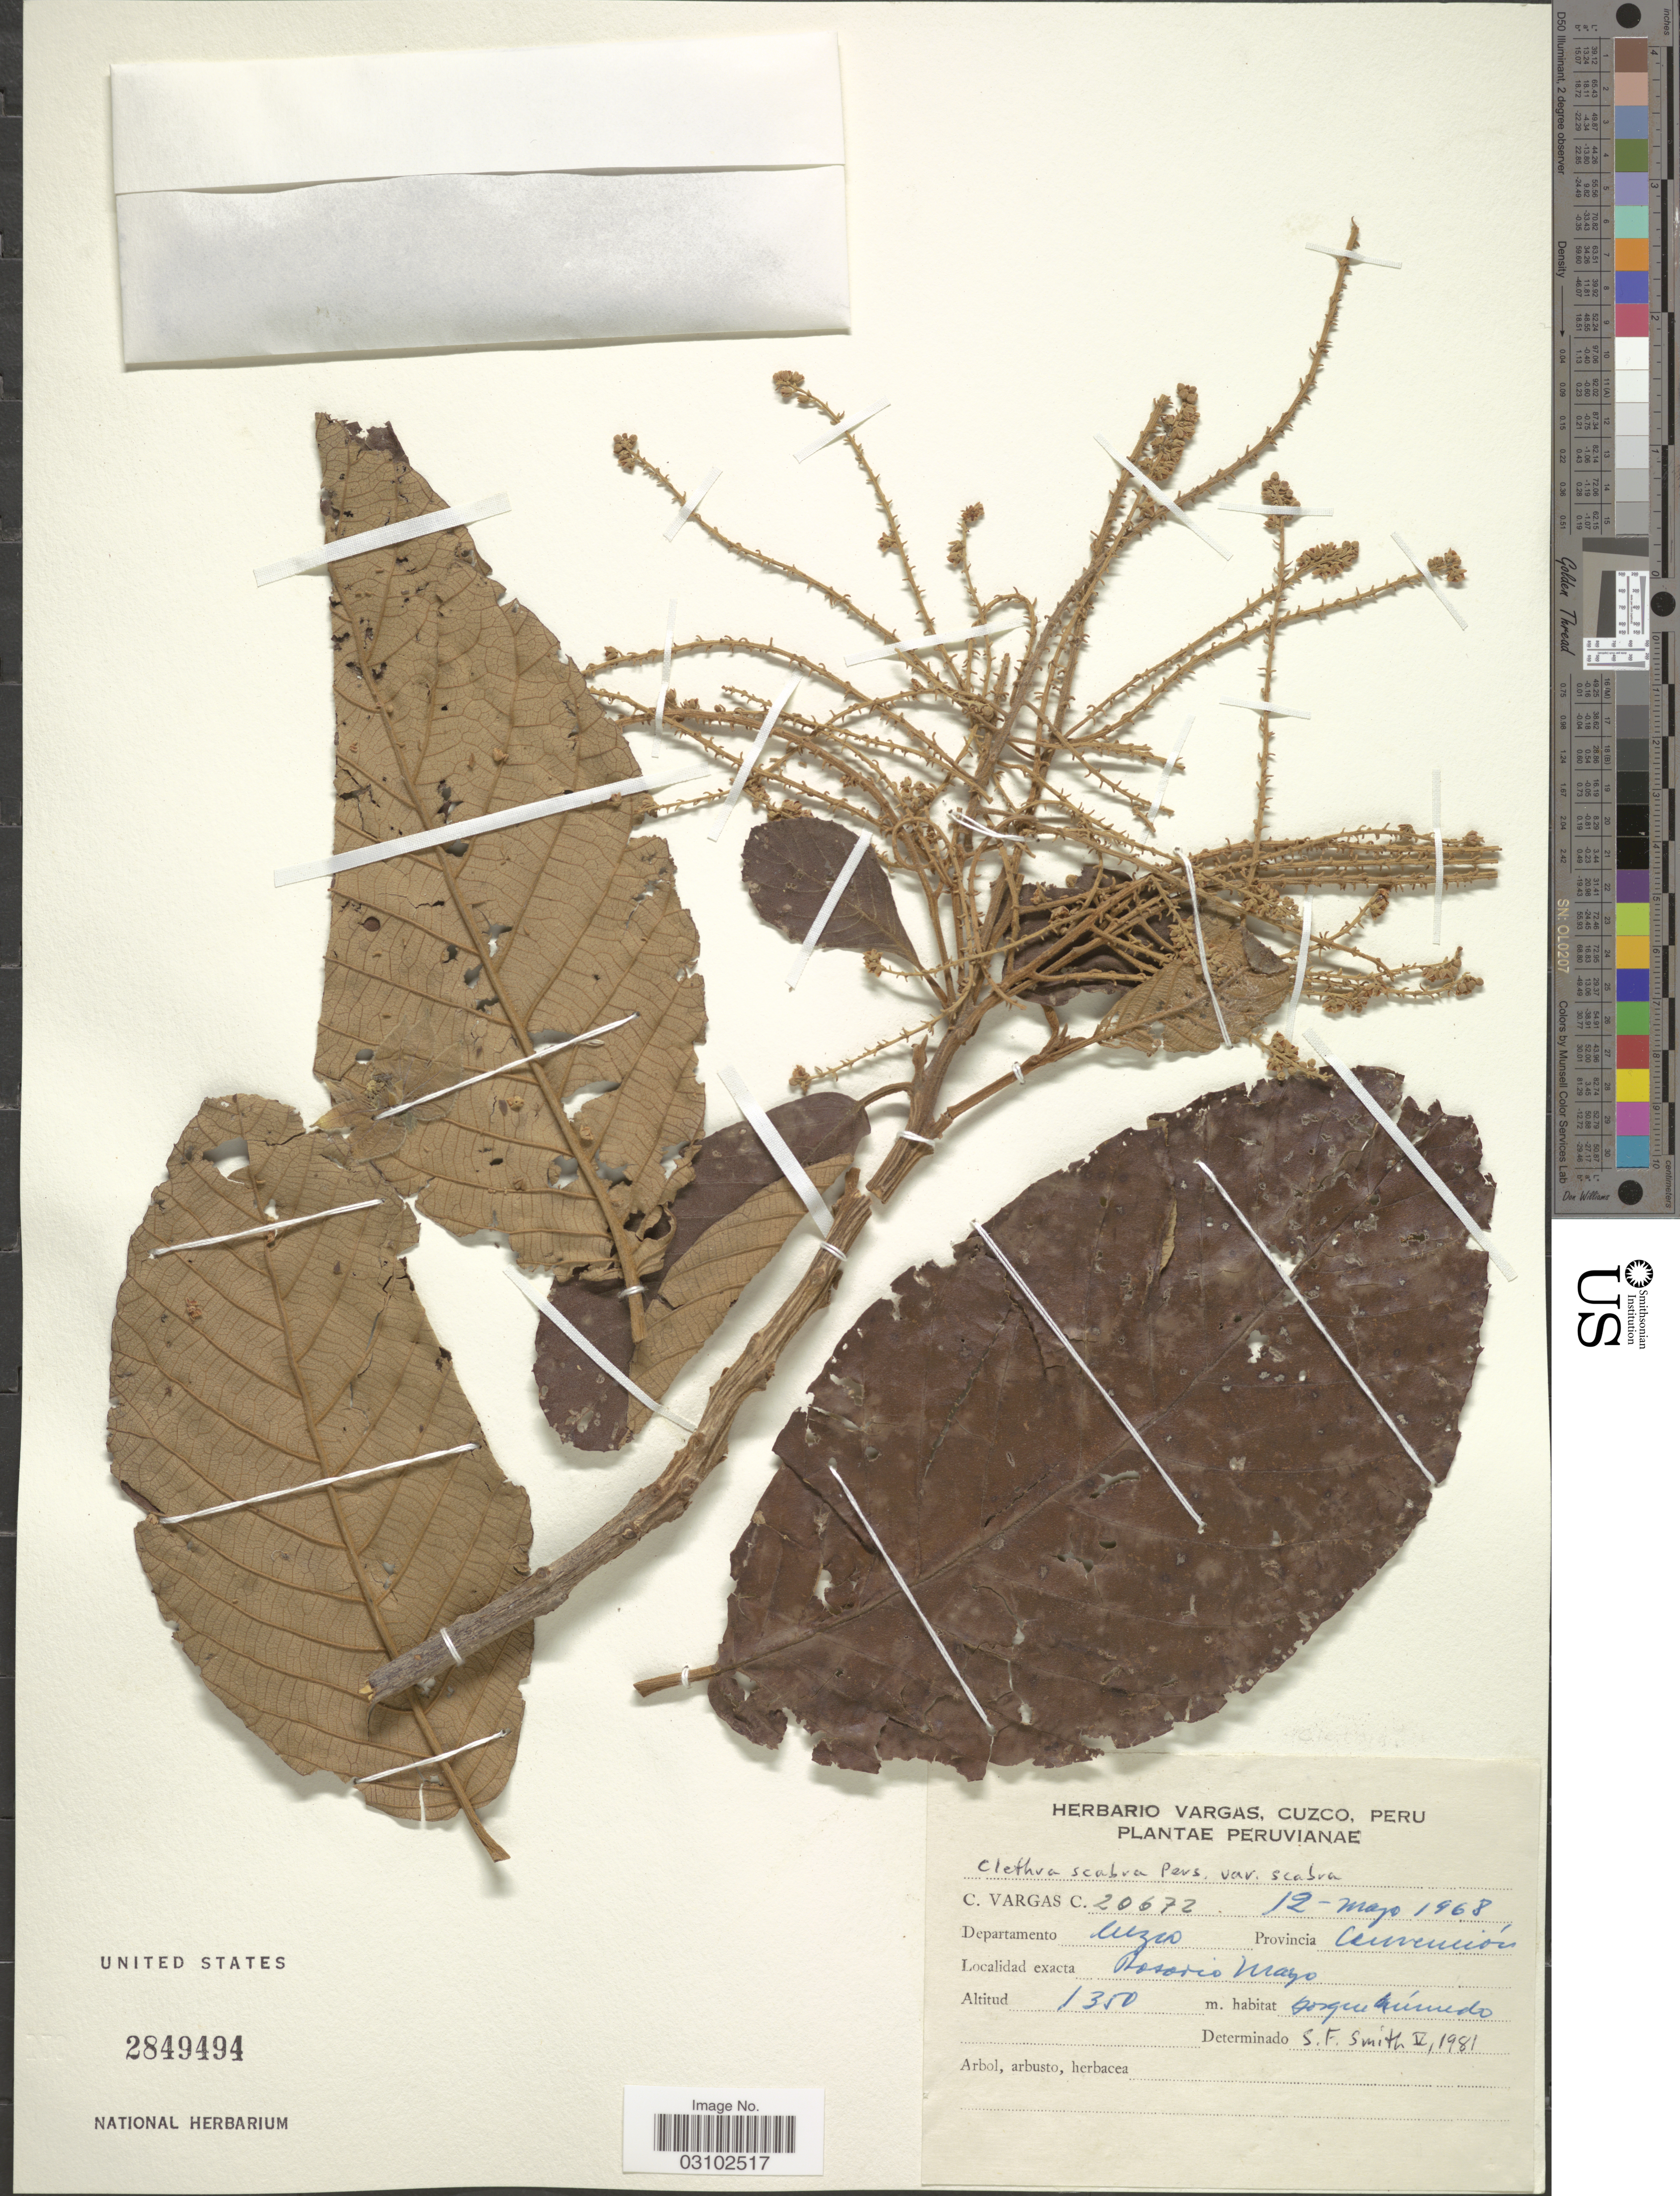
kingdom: Plantae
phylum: Tracheophyta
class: Magnoliopsida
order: Ericales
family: Clethraceae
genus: Clethra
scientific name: Clethra scabra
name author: Pers.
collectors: C. Vargas Calderón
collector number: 20672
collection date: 1968-05-12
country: Peru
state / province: Cusco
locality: Departamento Cuzco. Provincia Convención. Rosario Mayo.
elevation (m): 1350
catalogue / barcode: US 2849494